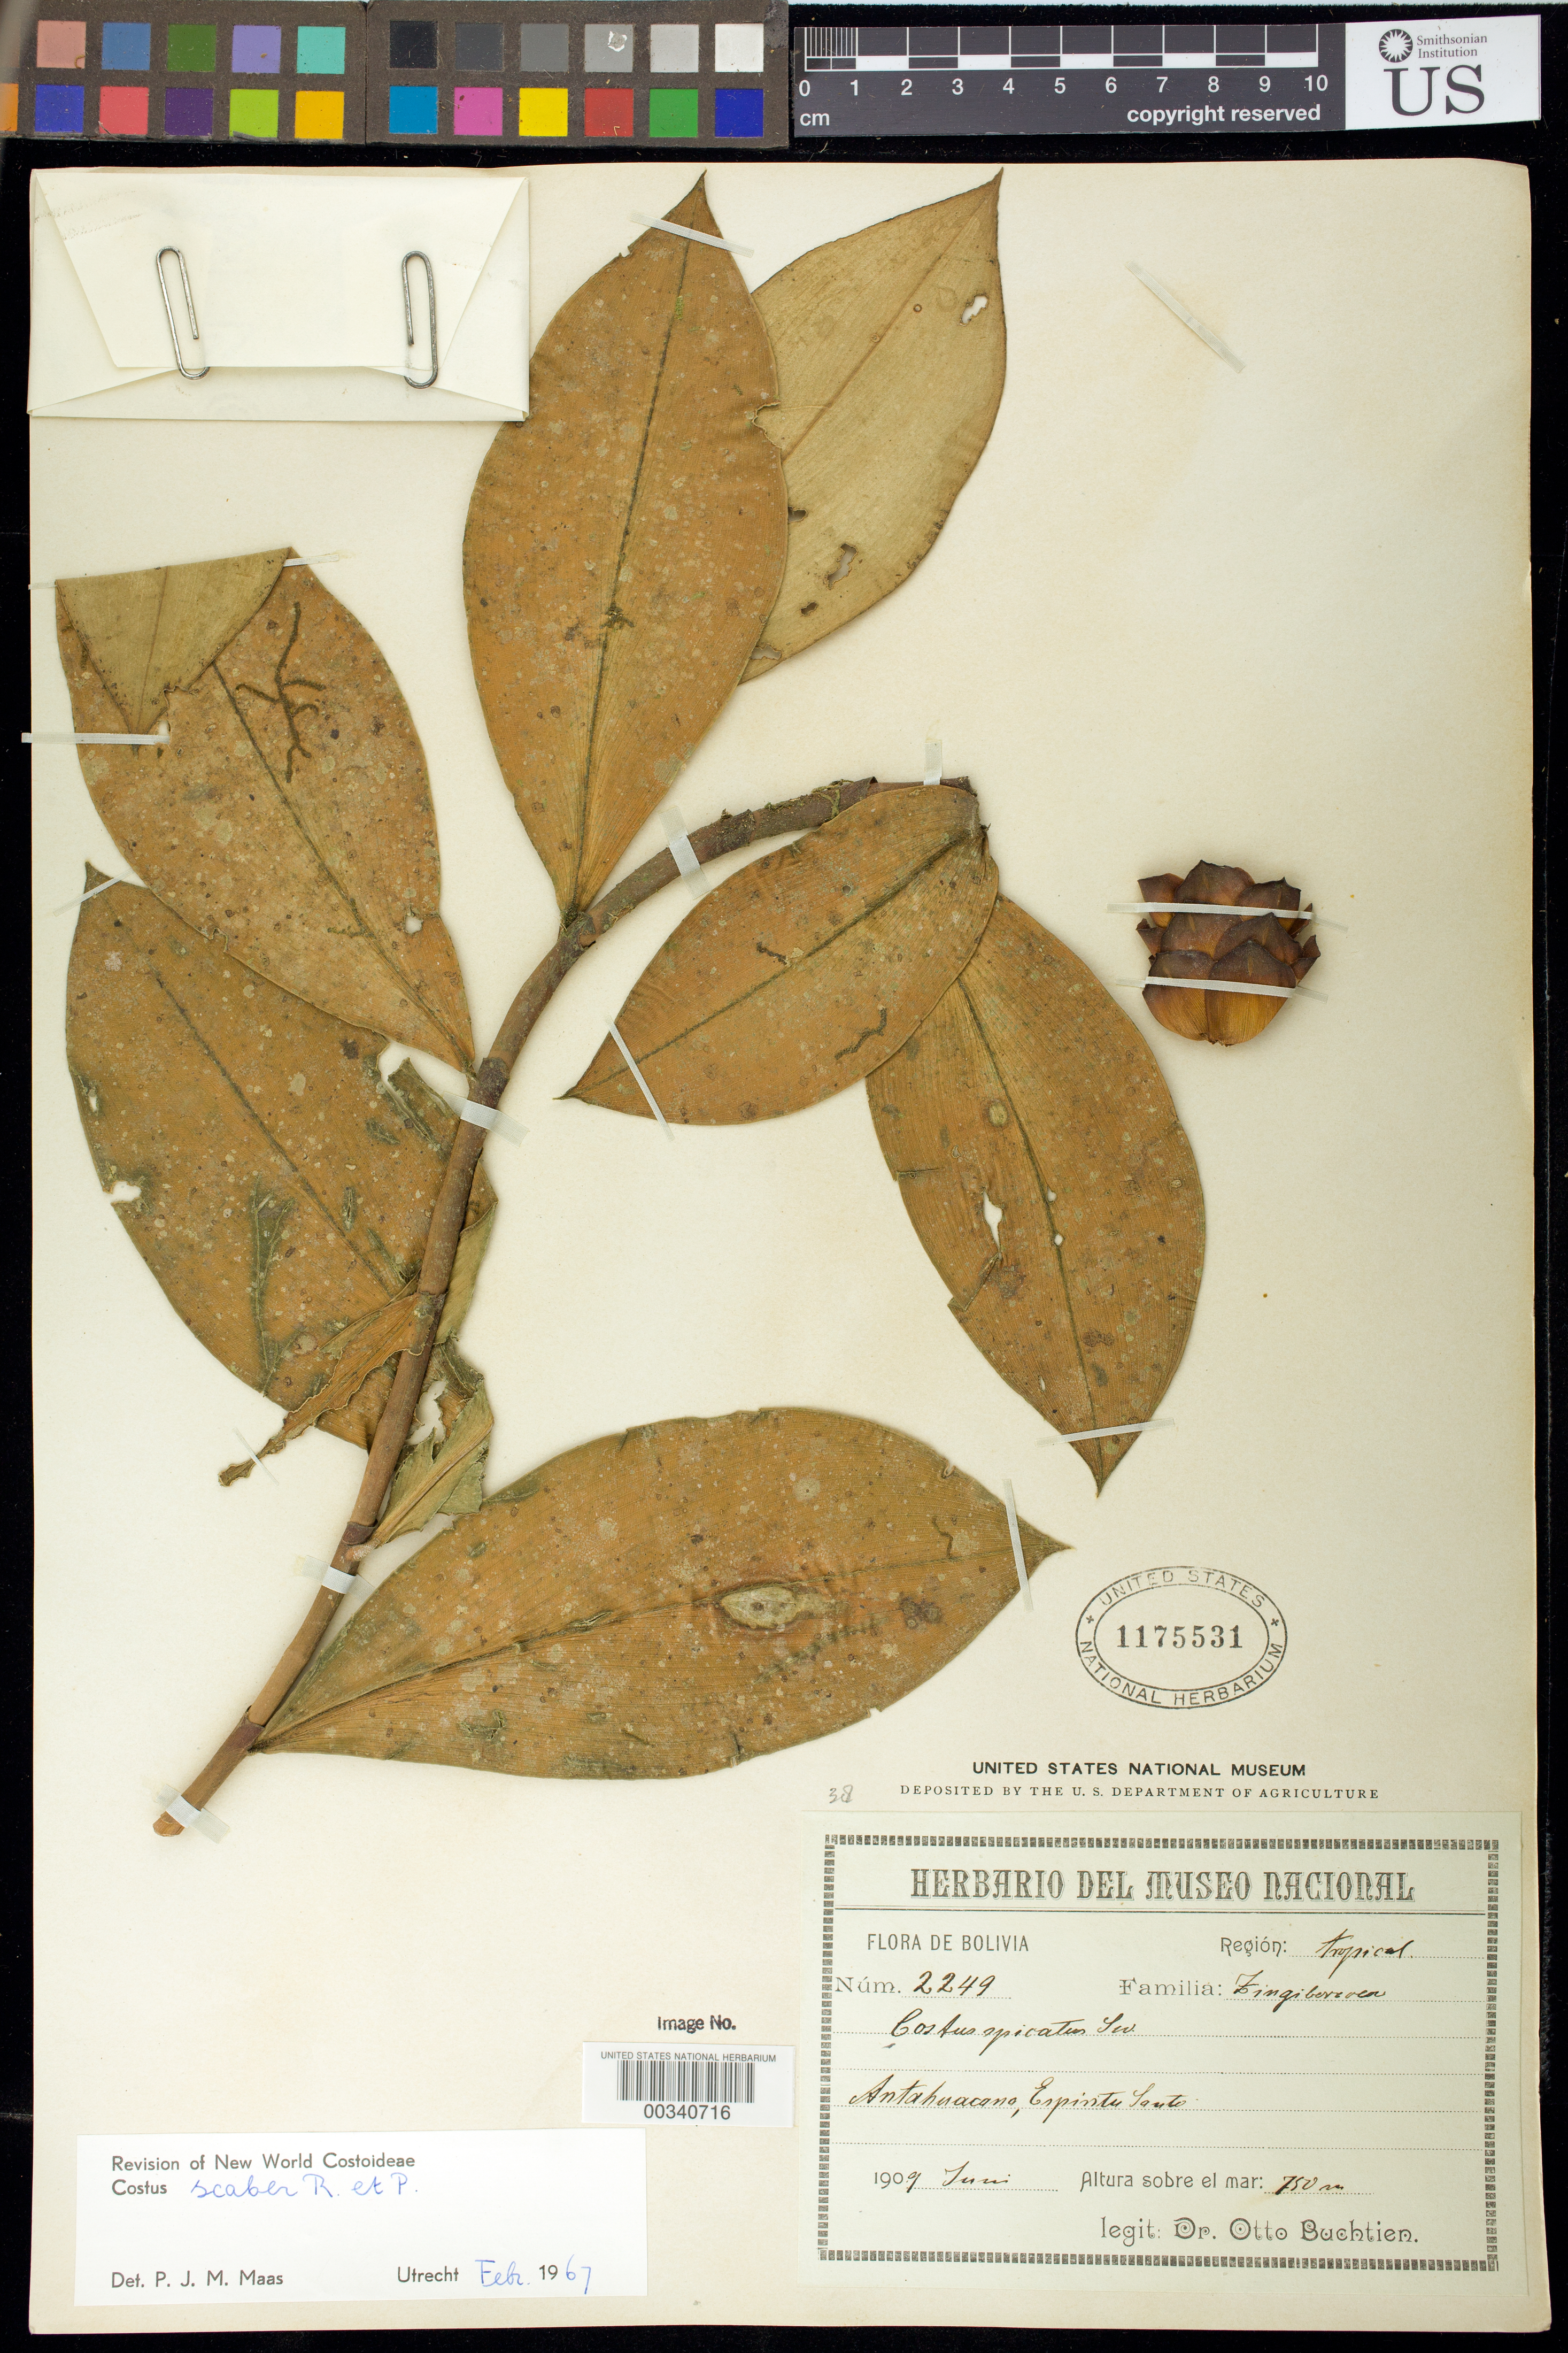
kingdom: Plantae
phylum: Tracheophyta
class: Liliopsida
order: Zingiberales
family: Costaceae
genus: Costus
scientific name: Costus scaber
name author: Ruiz & Pav.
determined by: Maas, Paul J. M.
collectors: O. Buchtien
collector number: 2249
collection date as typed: Jun 1909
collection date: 1909-06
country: Bolivia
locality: Antahuacana, Espirito Santo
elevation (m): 750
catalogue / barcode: US 1175531